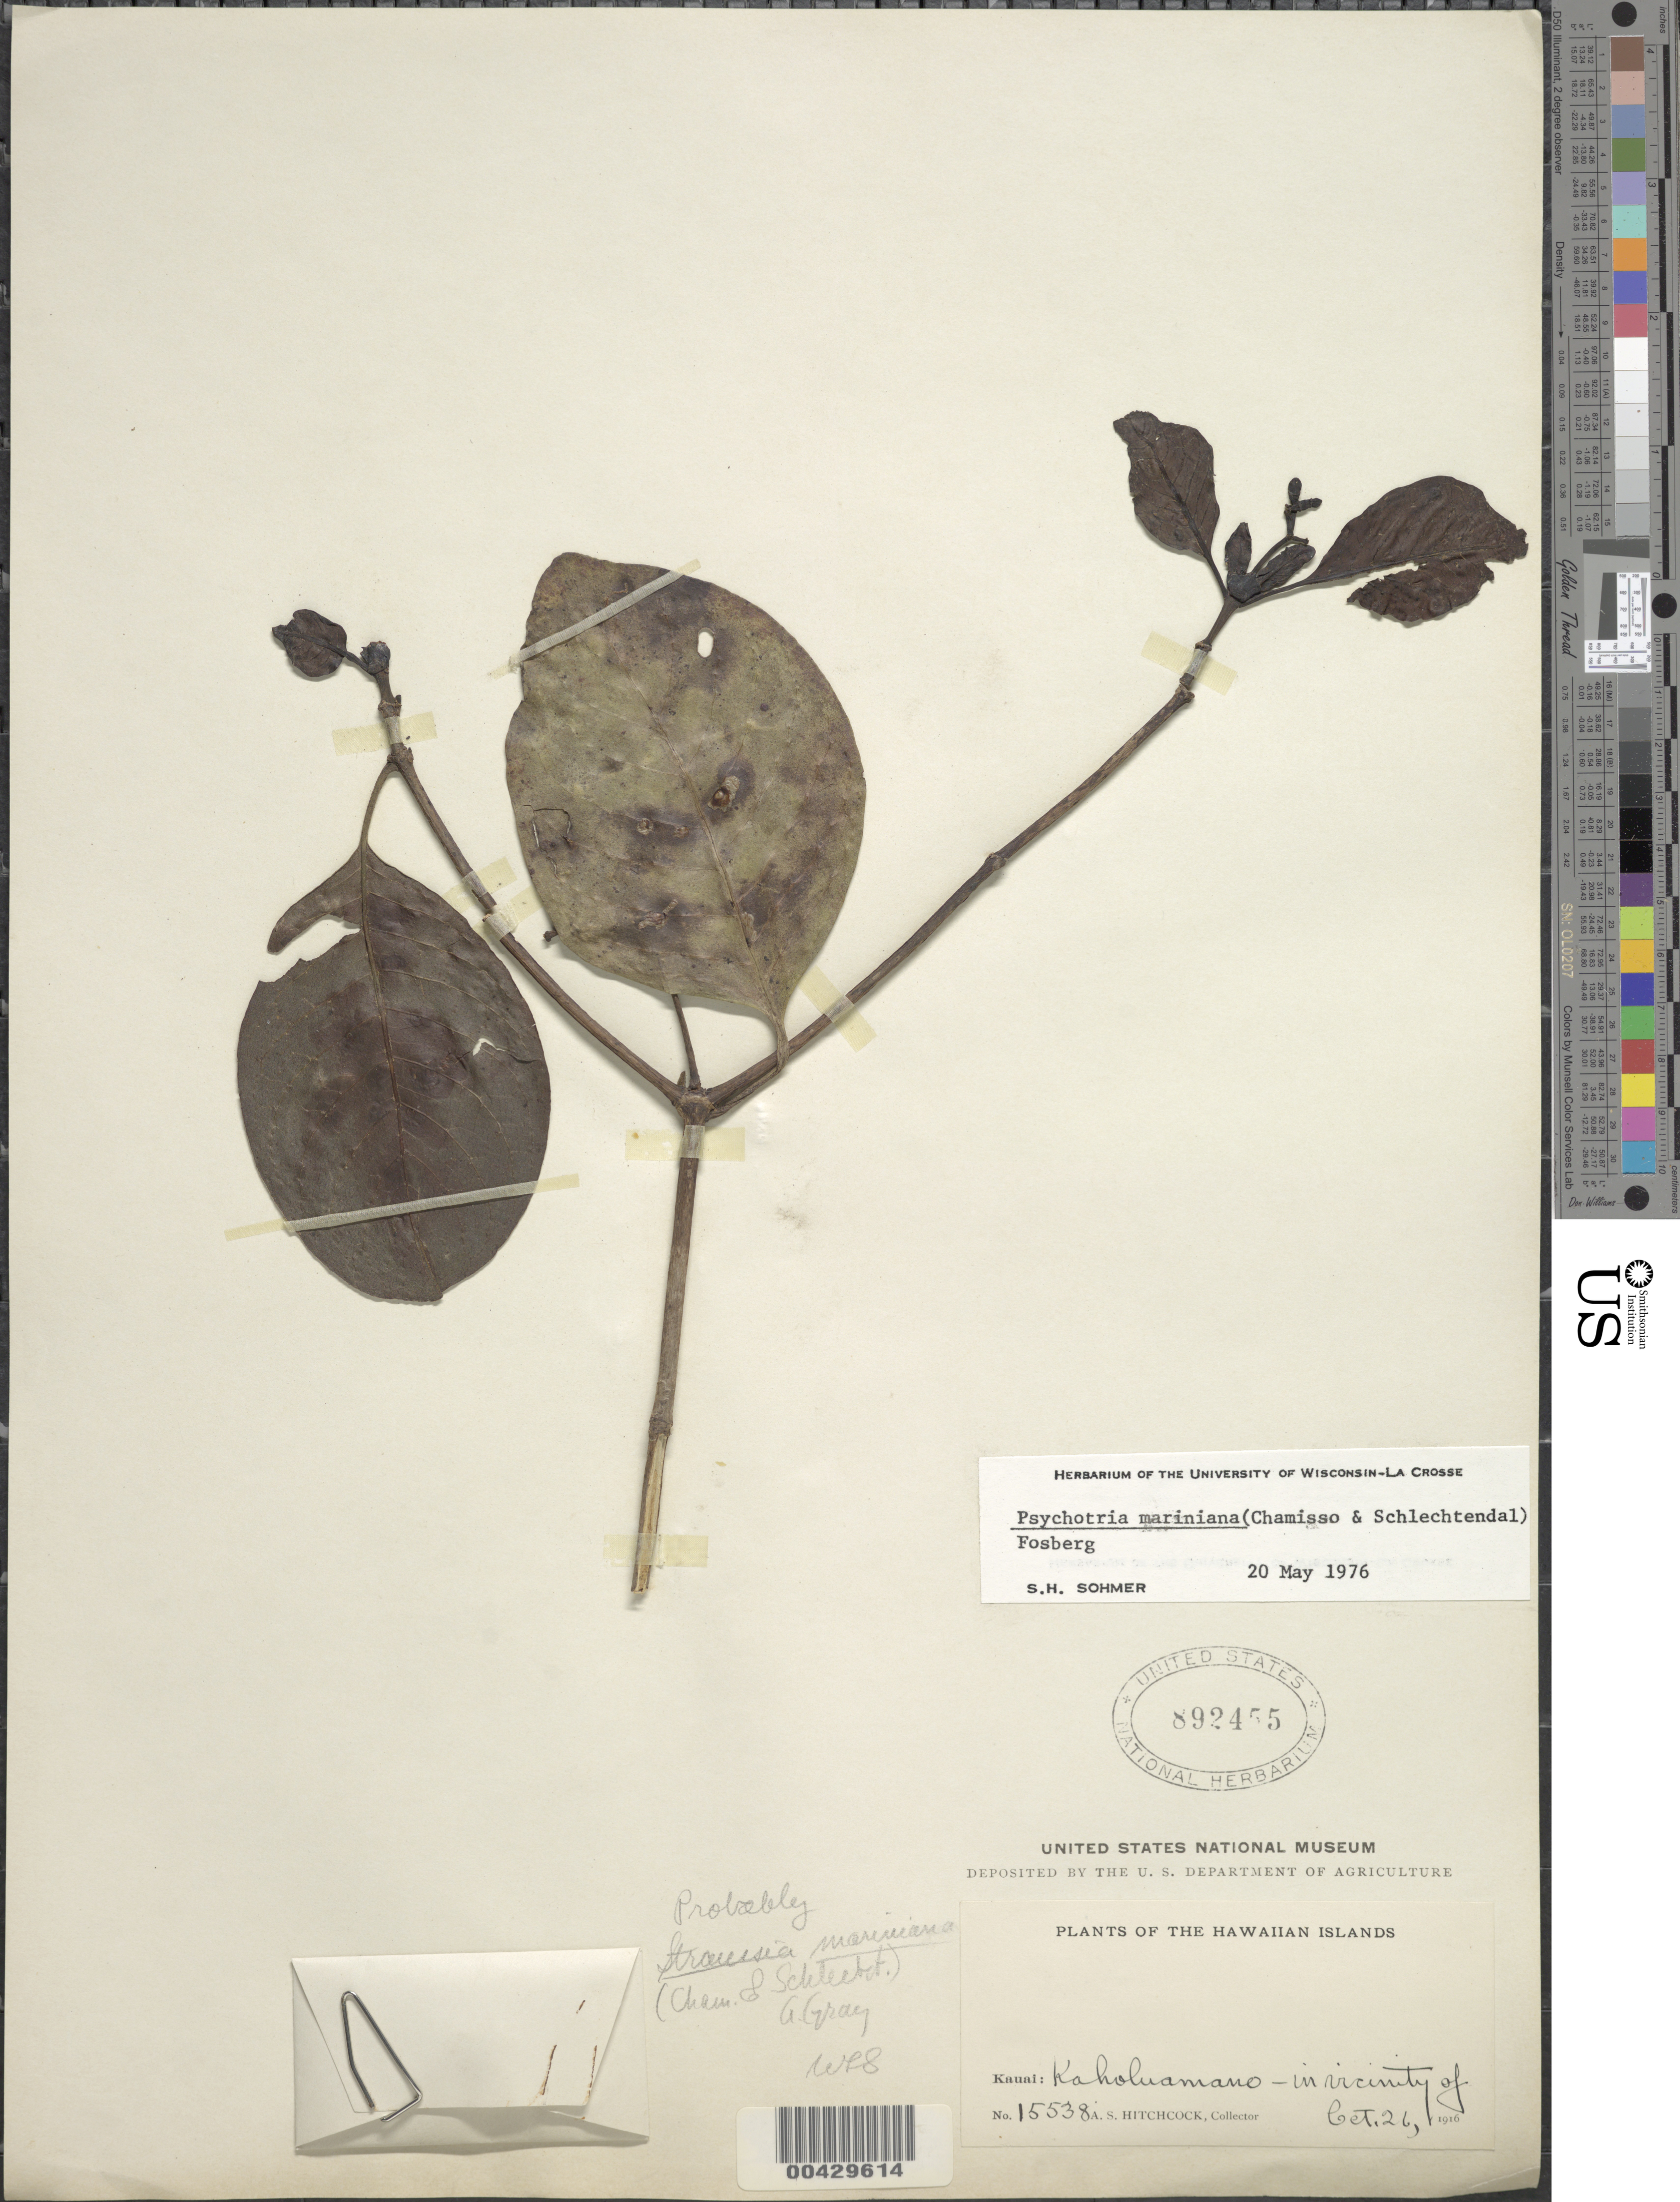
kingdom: Plantae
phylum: Tracheophyta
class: Magnoliopsida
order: Gentianales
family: Rubiaceae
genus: Psychotria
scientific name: Psychotria mariniana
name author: (Cham. & Schltdl.) Fosberg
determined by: Sohmer, S. H.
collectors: A. S. Hitchcock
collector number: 15538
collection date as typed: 26 Oct 1916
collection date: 1916-10-26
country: United States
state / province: Hawaii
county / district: Kauai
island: Kaua'i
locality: Kaholuamano-in vicinity of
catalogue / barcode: US 892455